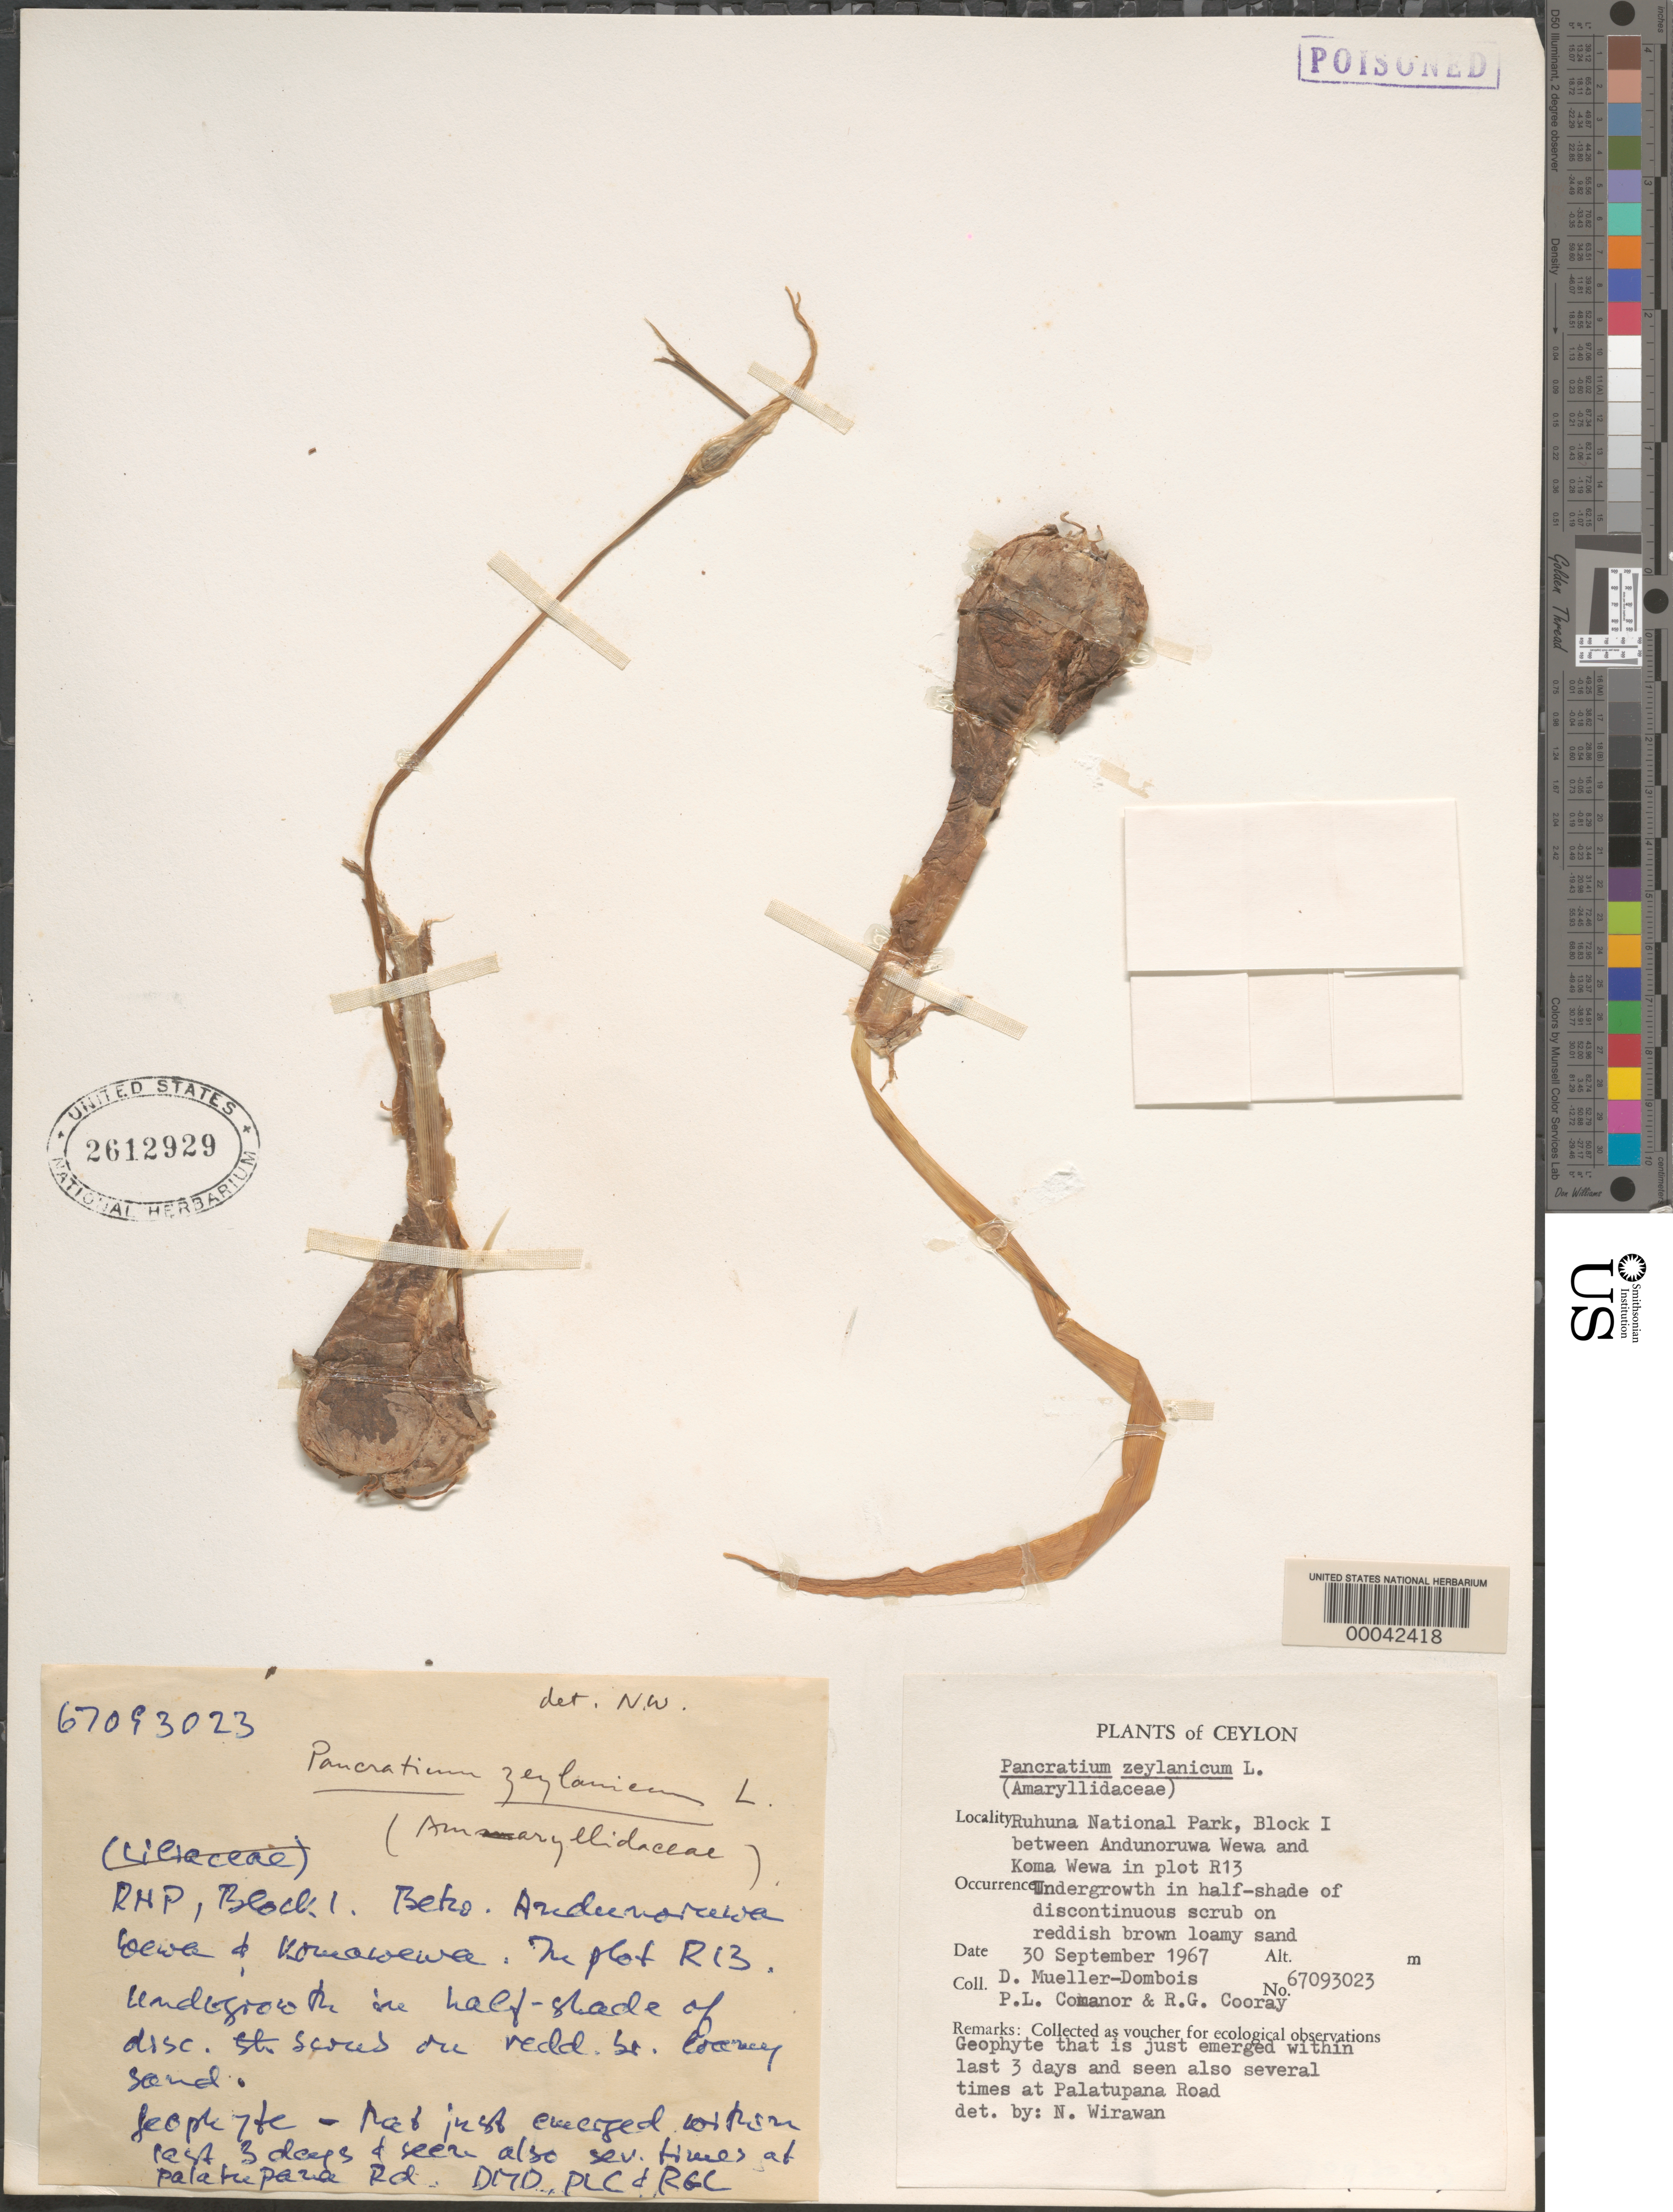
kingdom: Plantae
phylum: Tracheophyta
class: Liliopsida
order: Asparagales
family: Amaryllidaceae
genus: Pancratium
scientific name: Pancratium zeylanicum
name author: L.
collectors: D. Mueller-Dombois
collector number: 67093023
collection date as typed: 30 Sep 1967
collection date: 1967-09-30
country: Sri Lanka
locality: Ruhuna national park, block i between andunoruwa wewa and koma wewa in plot r13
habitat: Undergrowth in half-shade of discontinuous scrub on reddish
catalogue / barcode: US 2612929